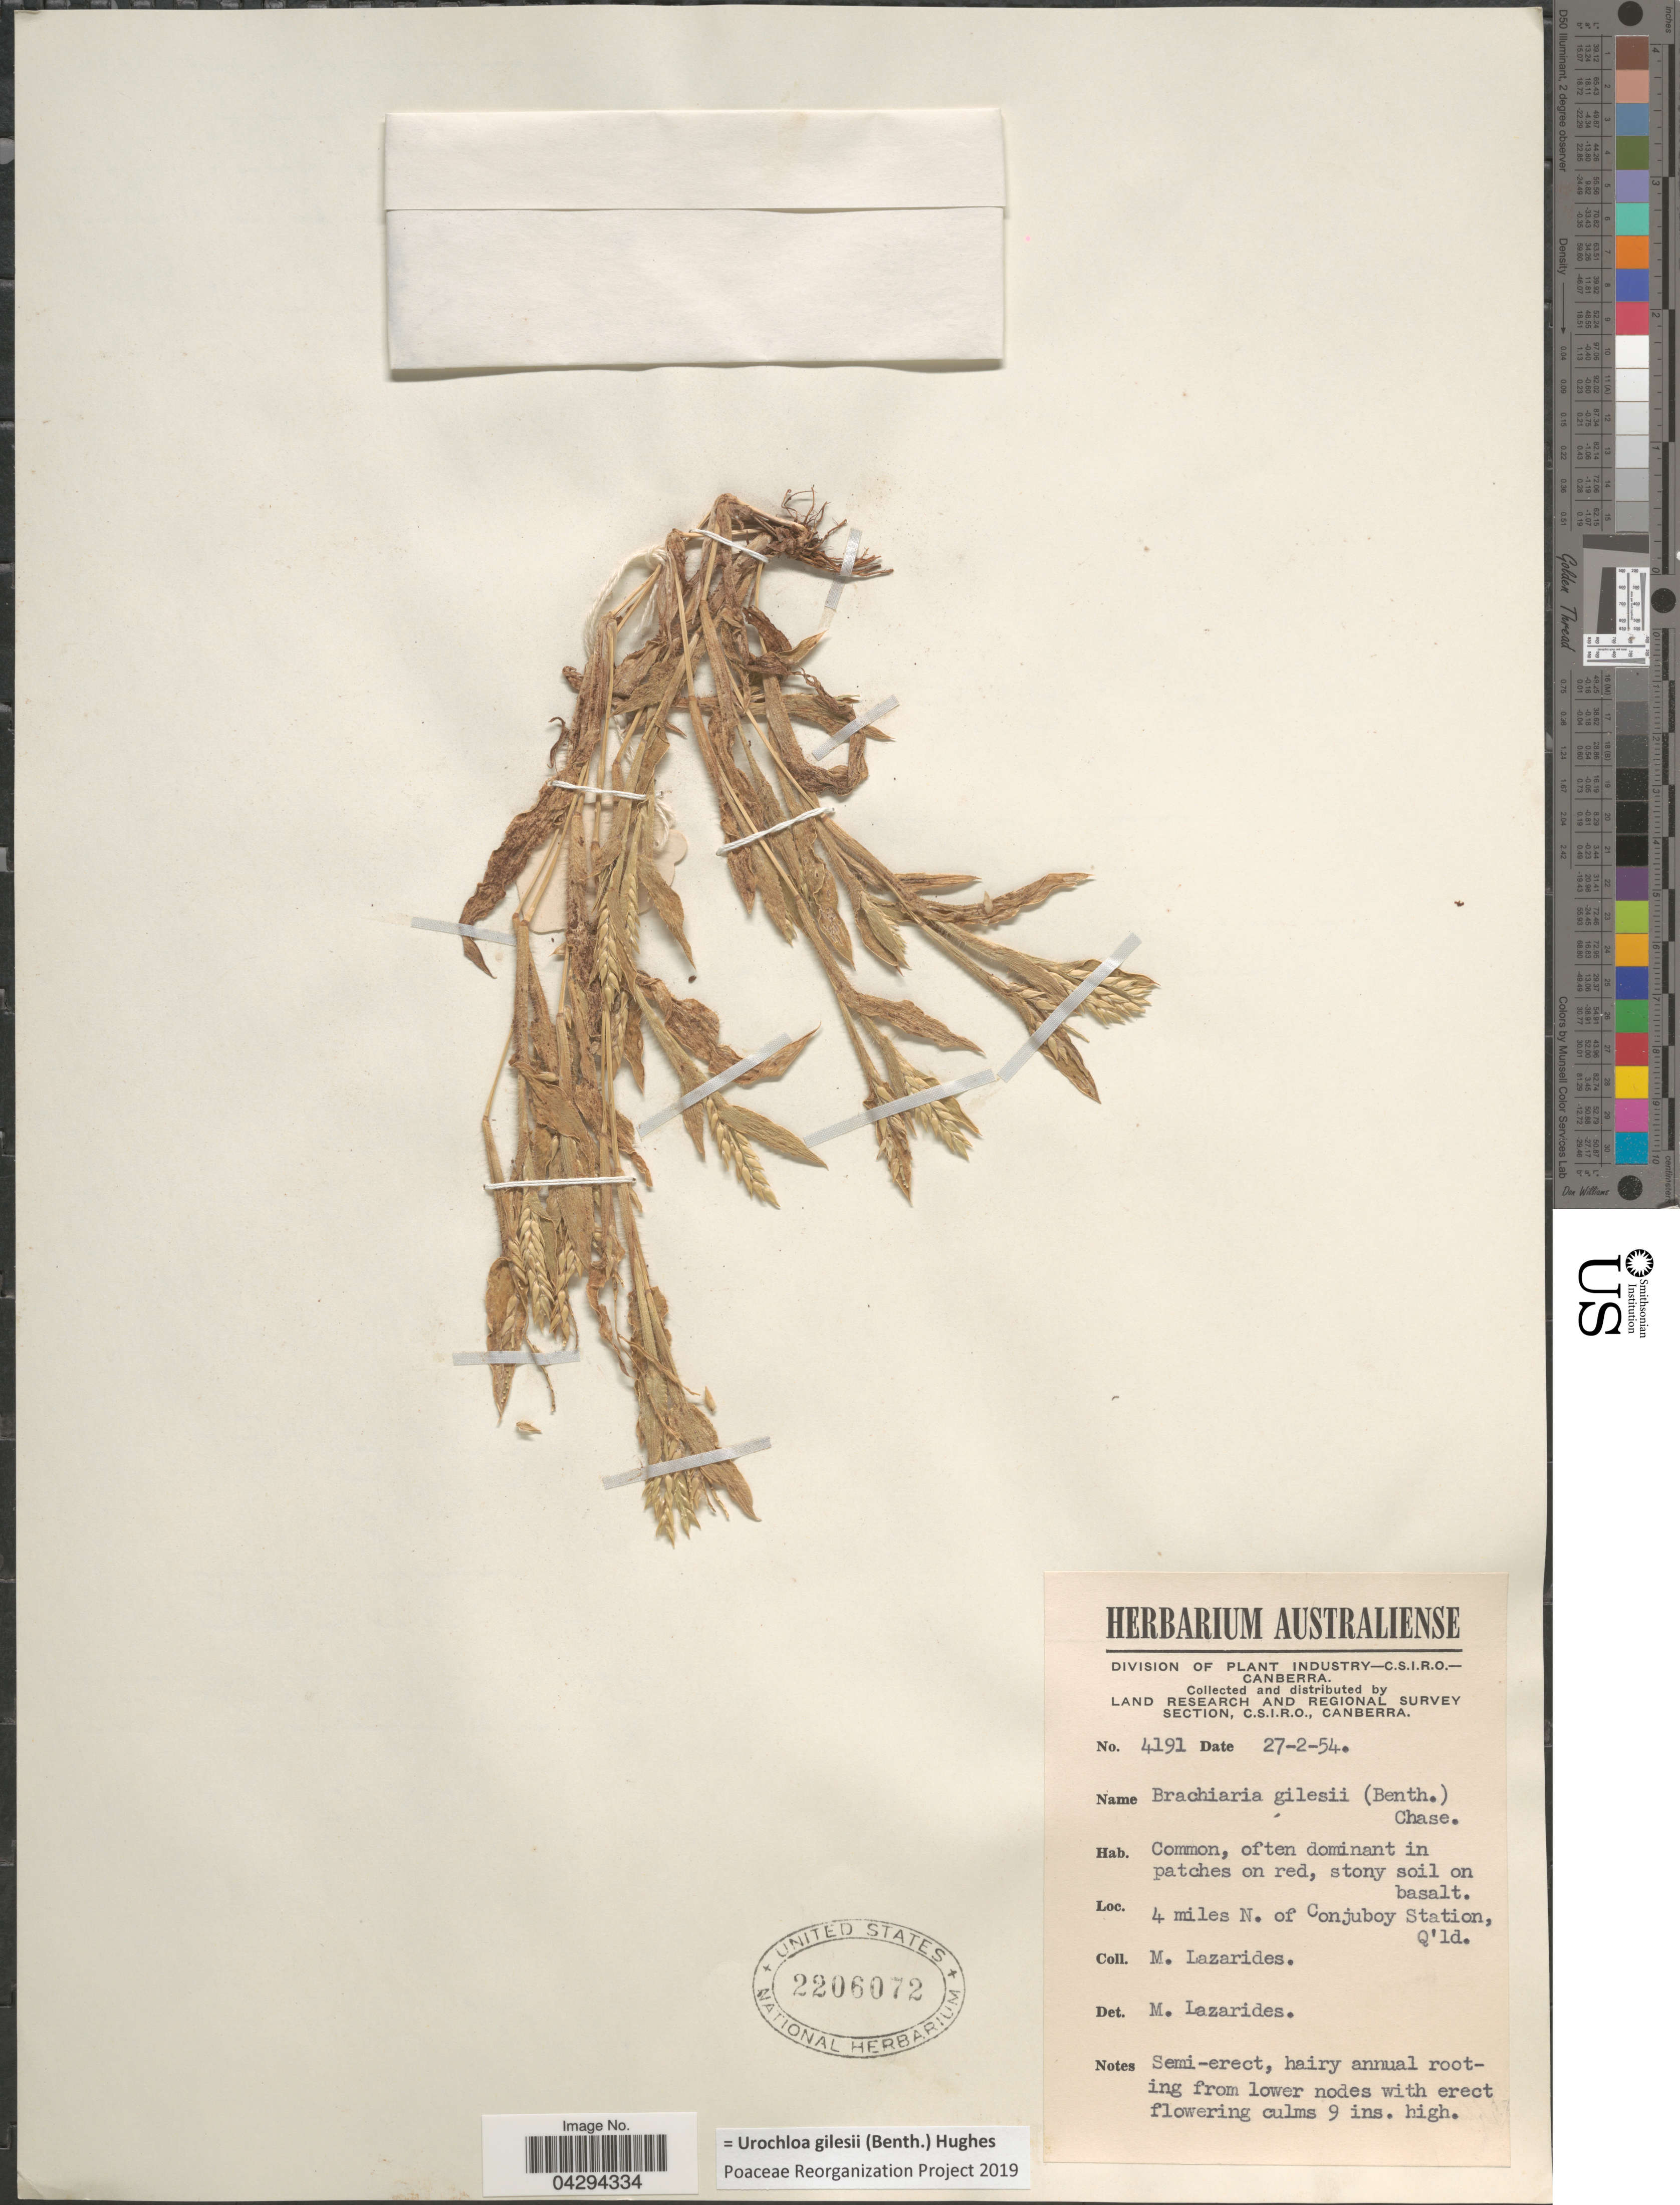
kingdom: Plantae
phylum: Tracheophyta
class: Liliopsida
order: Poales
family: Poaceae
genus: Urochloa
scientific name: Urochloa gilesii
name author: (Benth.) Hughes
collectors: M. Lazarides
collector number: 4191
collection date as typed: Transcribed d/m/y: 27/2/54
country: Australia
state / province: Queensland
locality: Land Research and Regional Survey Section. 4 miles N. of Conjuboy Station.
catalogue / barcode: US 2206072